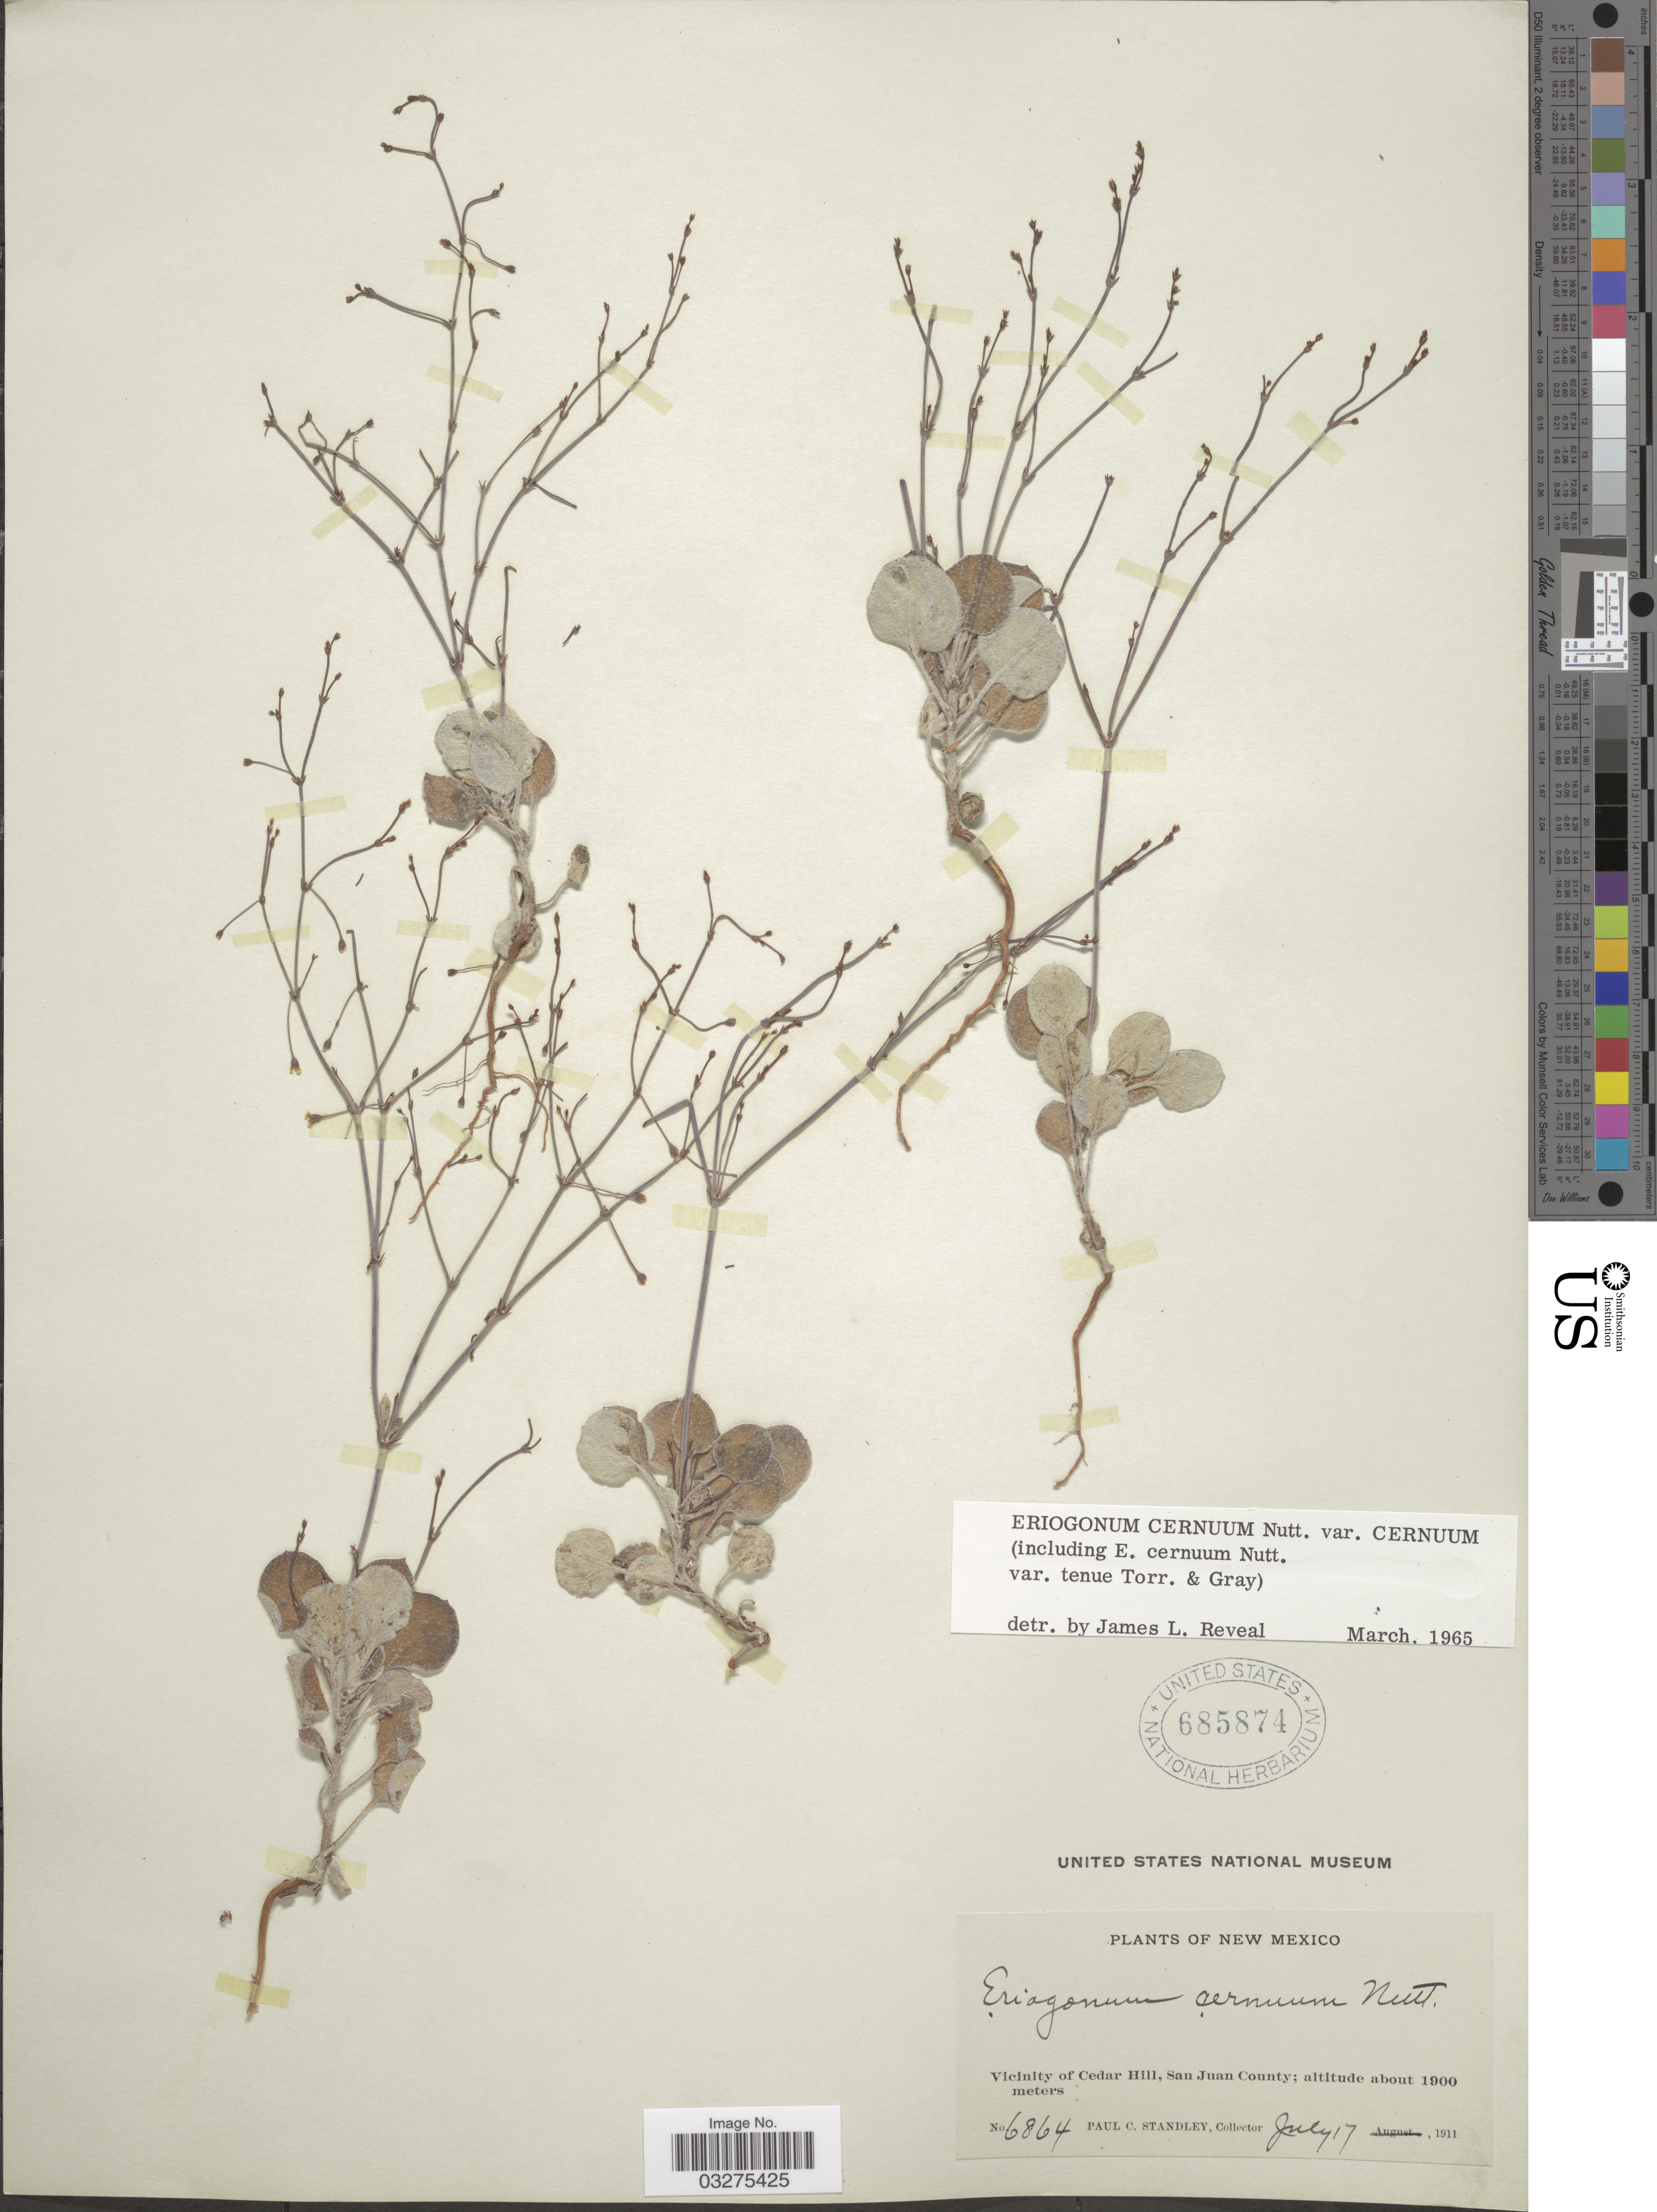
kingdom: Plantae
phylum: Tracheophyta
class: Magnoliopsida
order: Caryophyllales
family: Polygonaceae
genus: Eriogonum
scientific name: Eriogonum cernuum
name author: Nutt.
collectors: P. C. Standley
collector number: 6864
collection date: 1911-07-17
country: United States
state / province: New Mexico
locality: Vicinity of Cedar Hill, San Juan County.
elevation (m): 1900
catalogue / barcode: US 685874